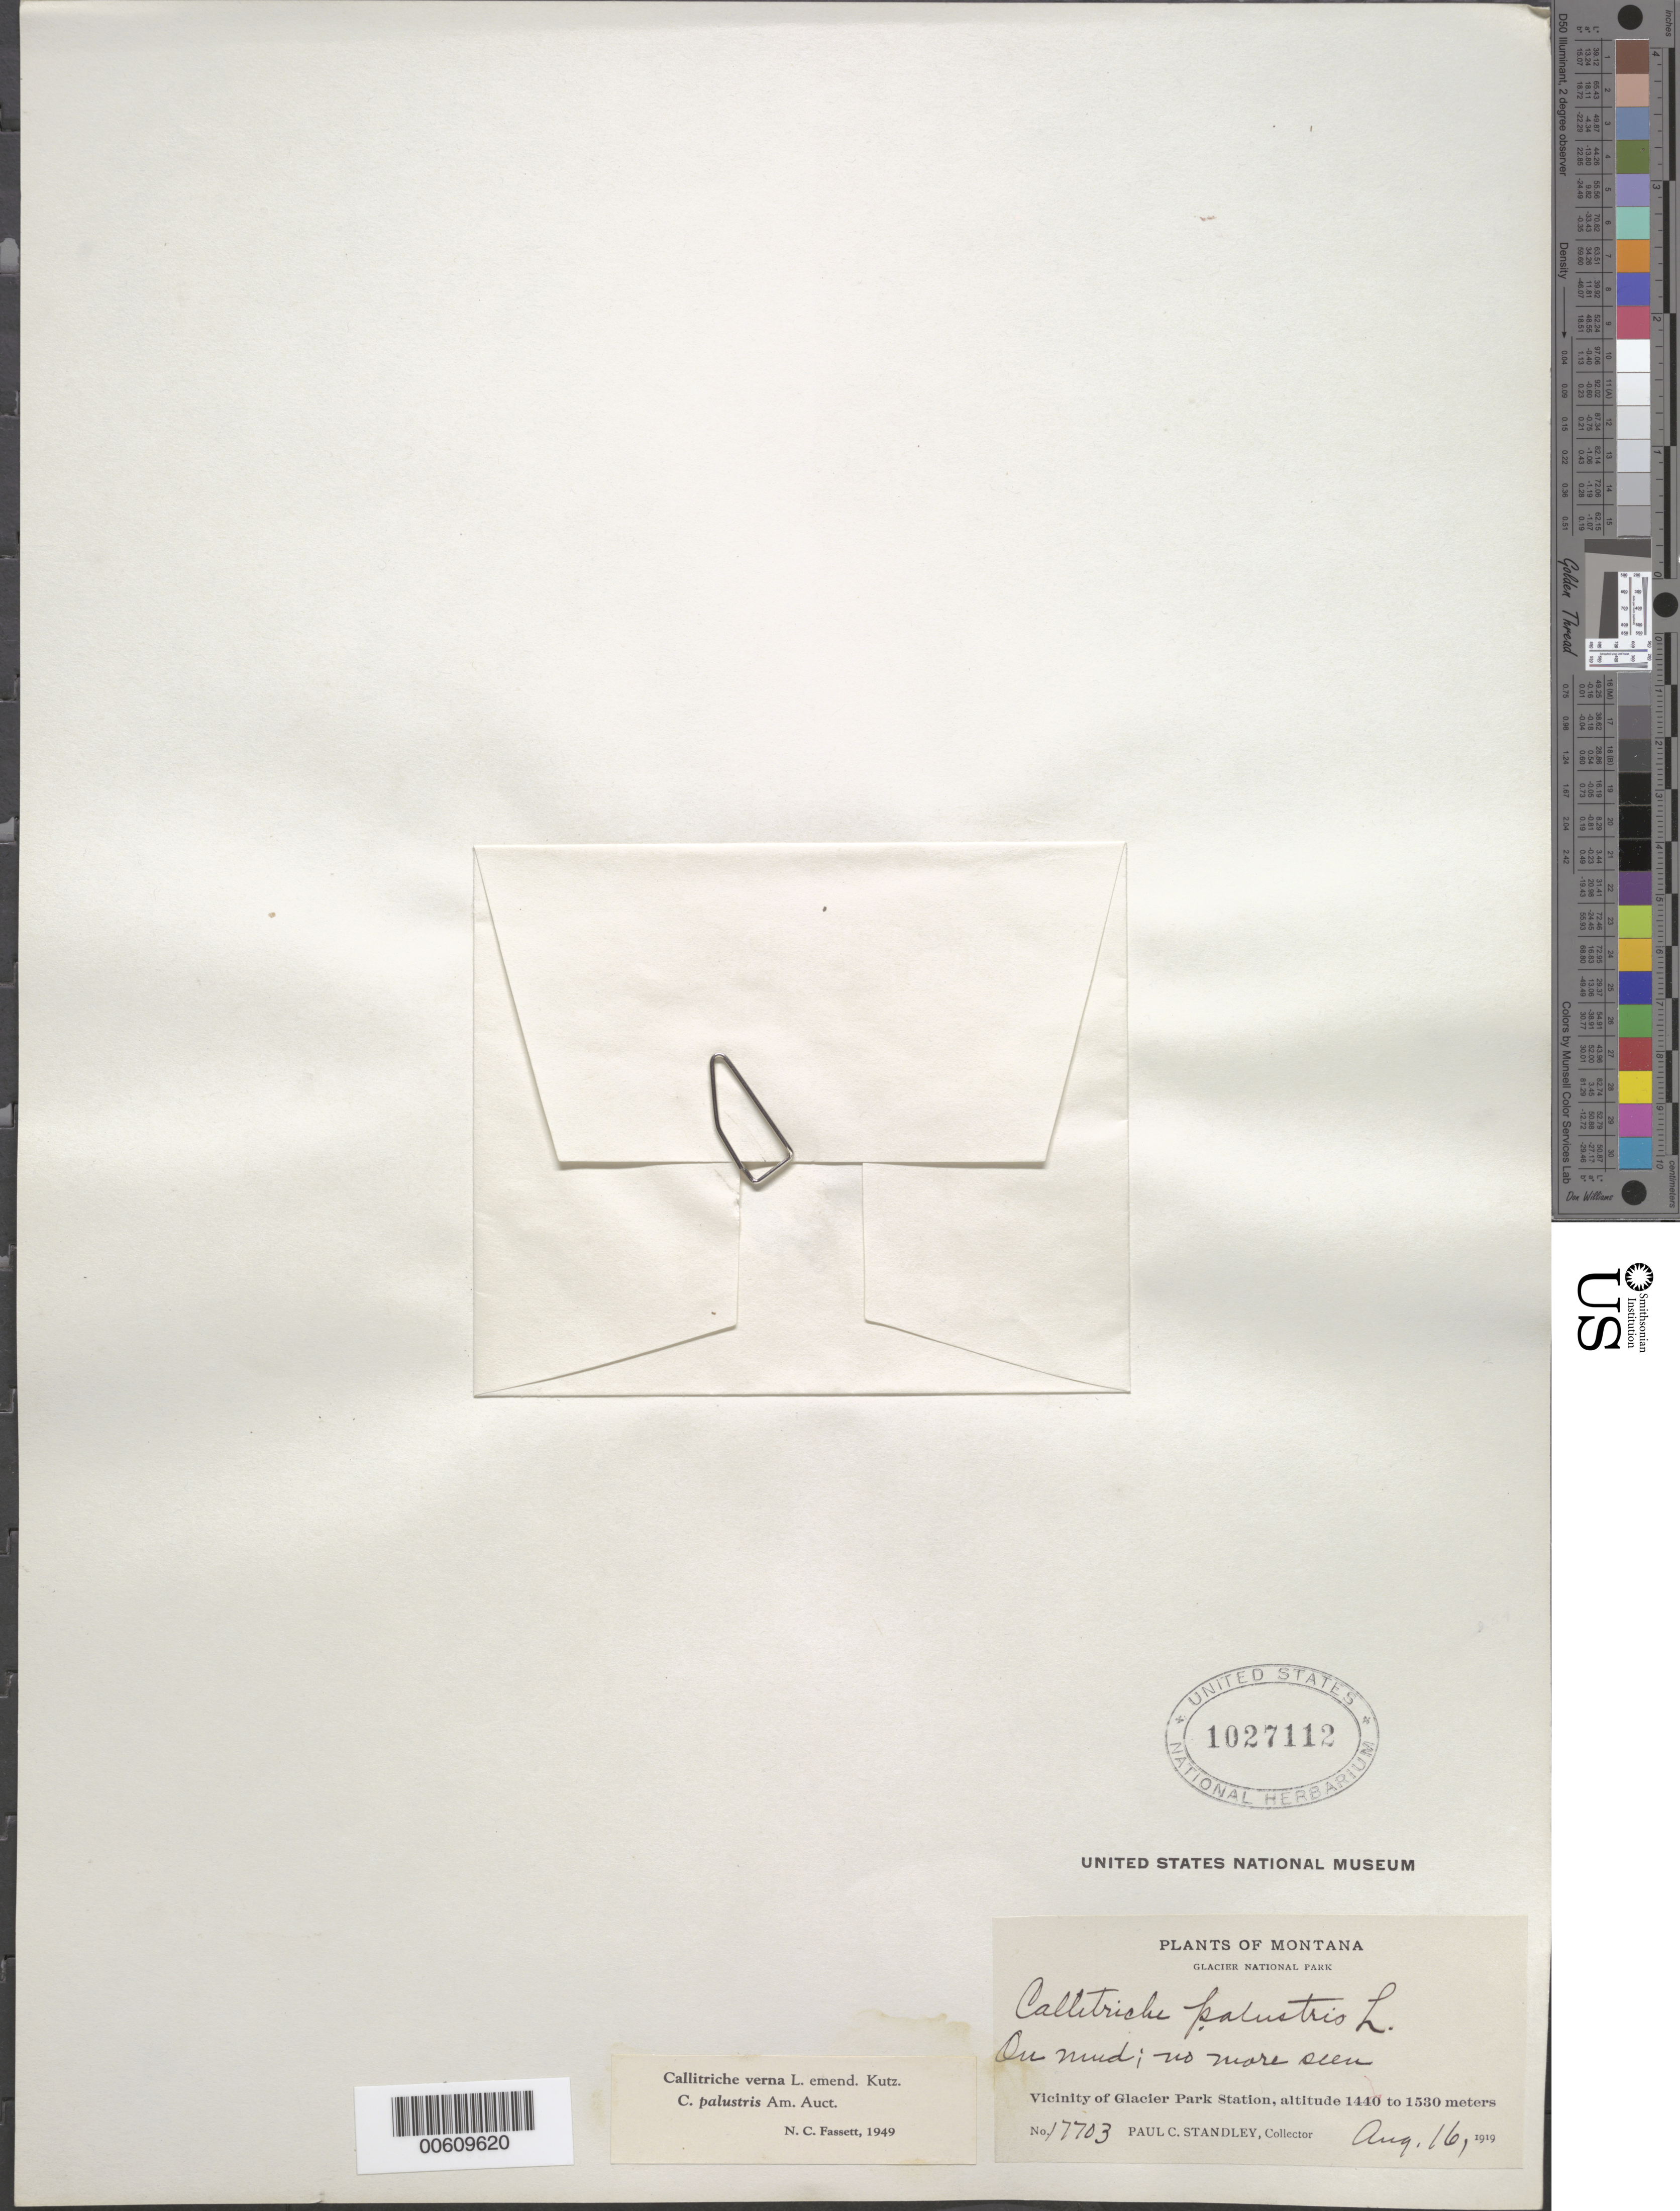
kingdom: Plantae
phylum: Tracheophyta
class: Magnoliopsida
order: Lamiales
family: Plantaginaceae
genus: Callitriche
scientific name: Callitriche verna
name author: L.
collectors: P. C. Standley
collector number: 17703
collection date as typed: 16 Aug 1919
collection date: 1919-08-16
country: United States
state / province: Montana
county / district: Glacier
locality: Glacier Park Station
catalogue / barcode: US 1027112